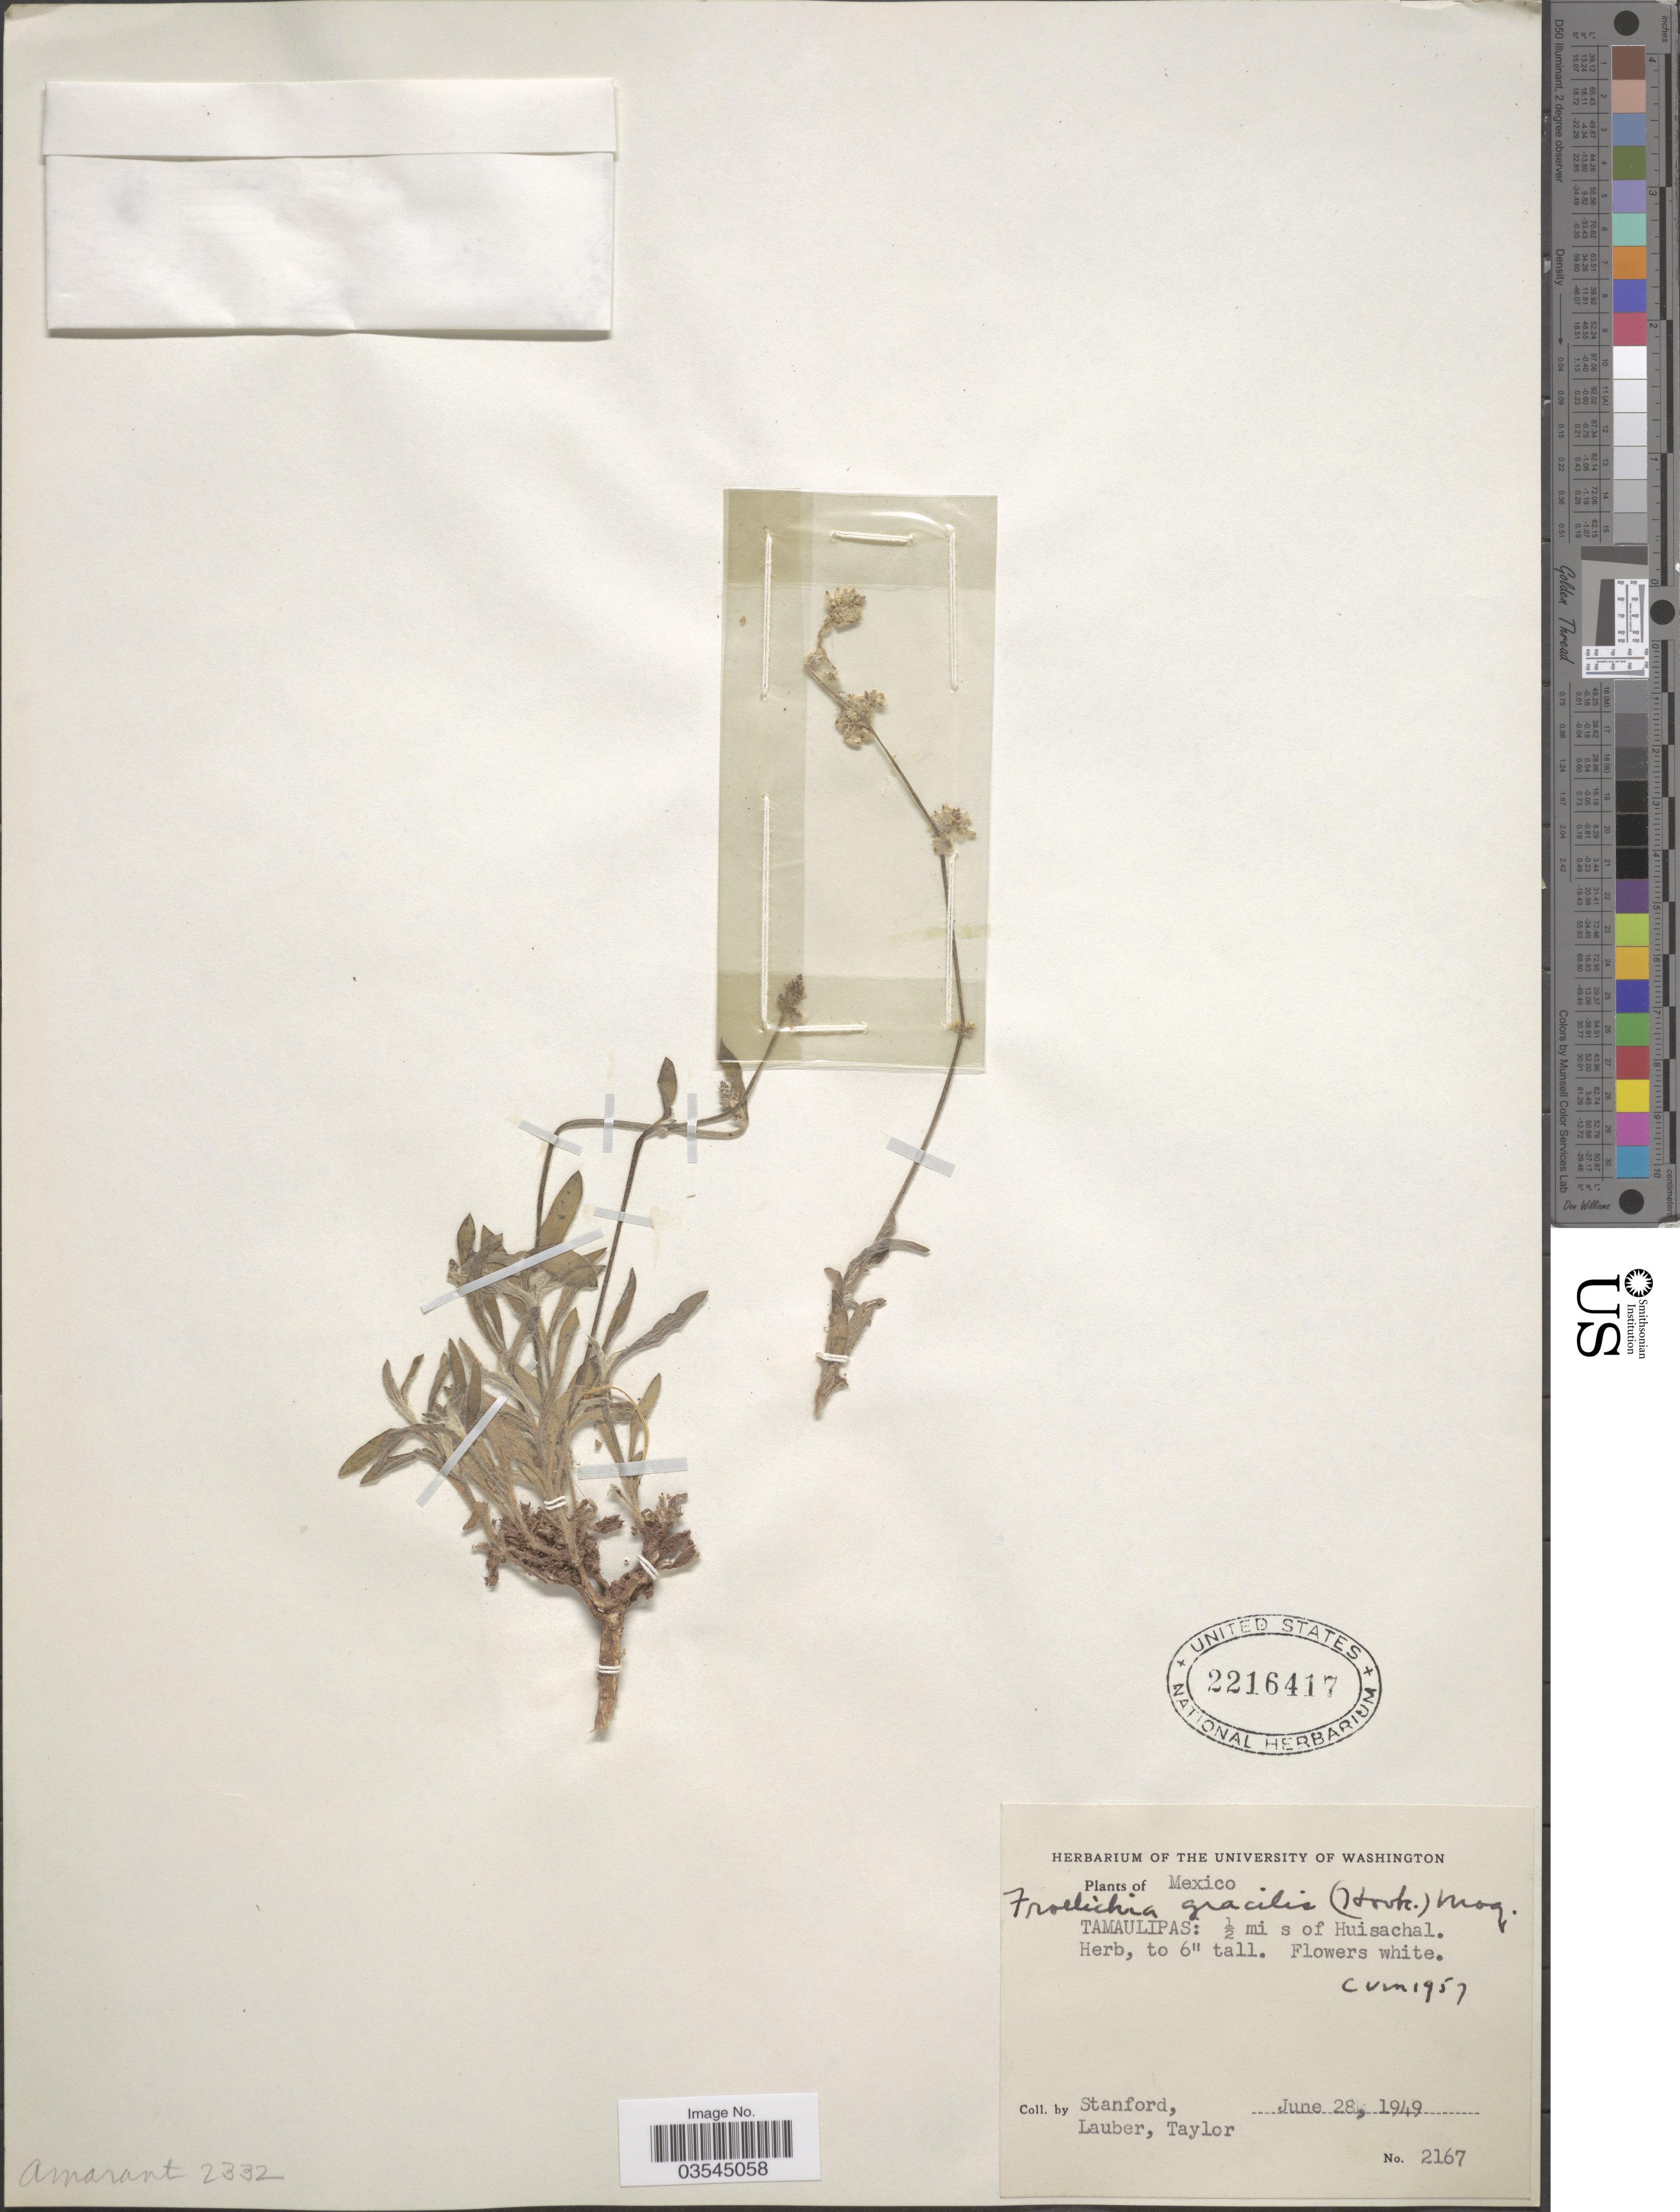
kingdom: Plantae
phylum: Tracheophyta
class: Magnoliopsida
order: Caryophyllales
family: Amaranthaceae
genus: Froelichia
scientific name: Froelichia gracilis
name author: (Hook.) Moq.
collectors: -. Stanford, Lauber, -- & -- Taylor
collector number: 2167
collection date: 1949-06-28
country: Mexico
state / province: Tamaulipas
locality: ½ mi s of Huisachal.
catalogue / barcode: US 2216417